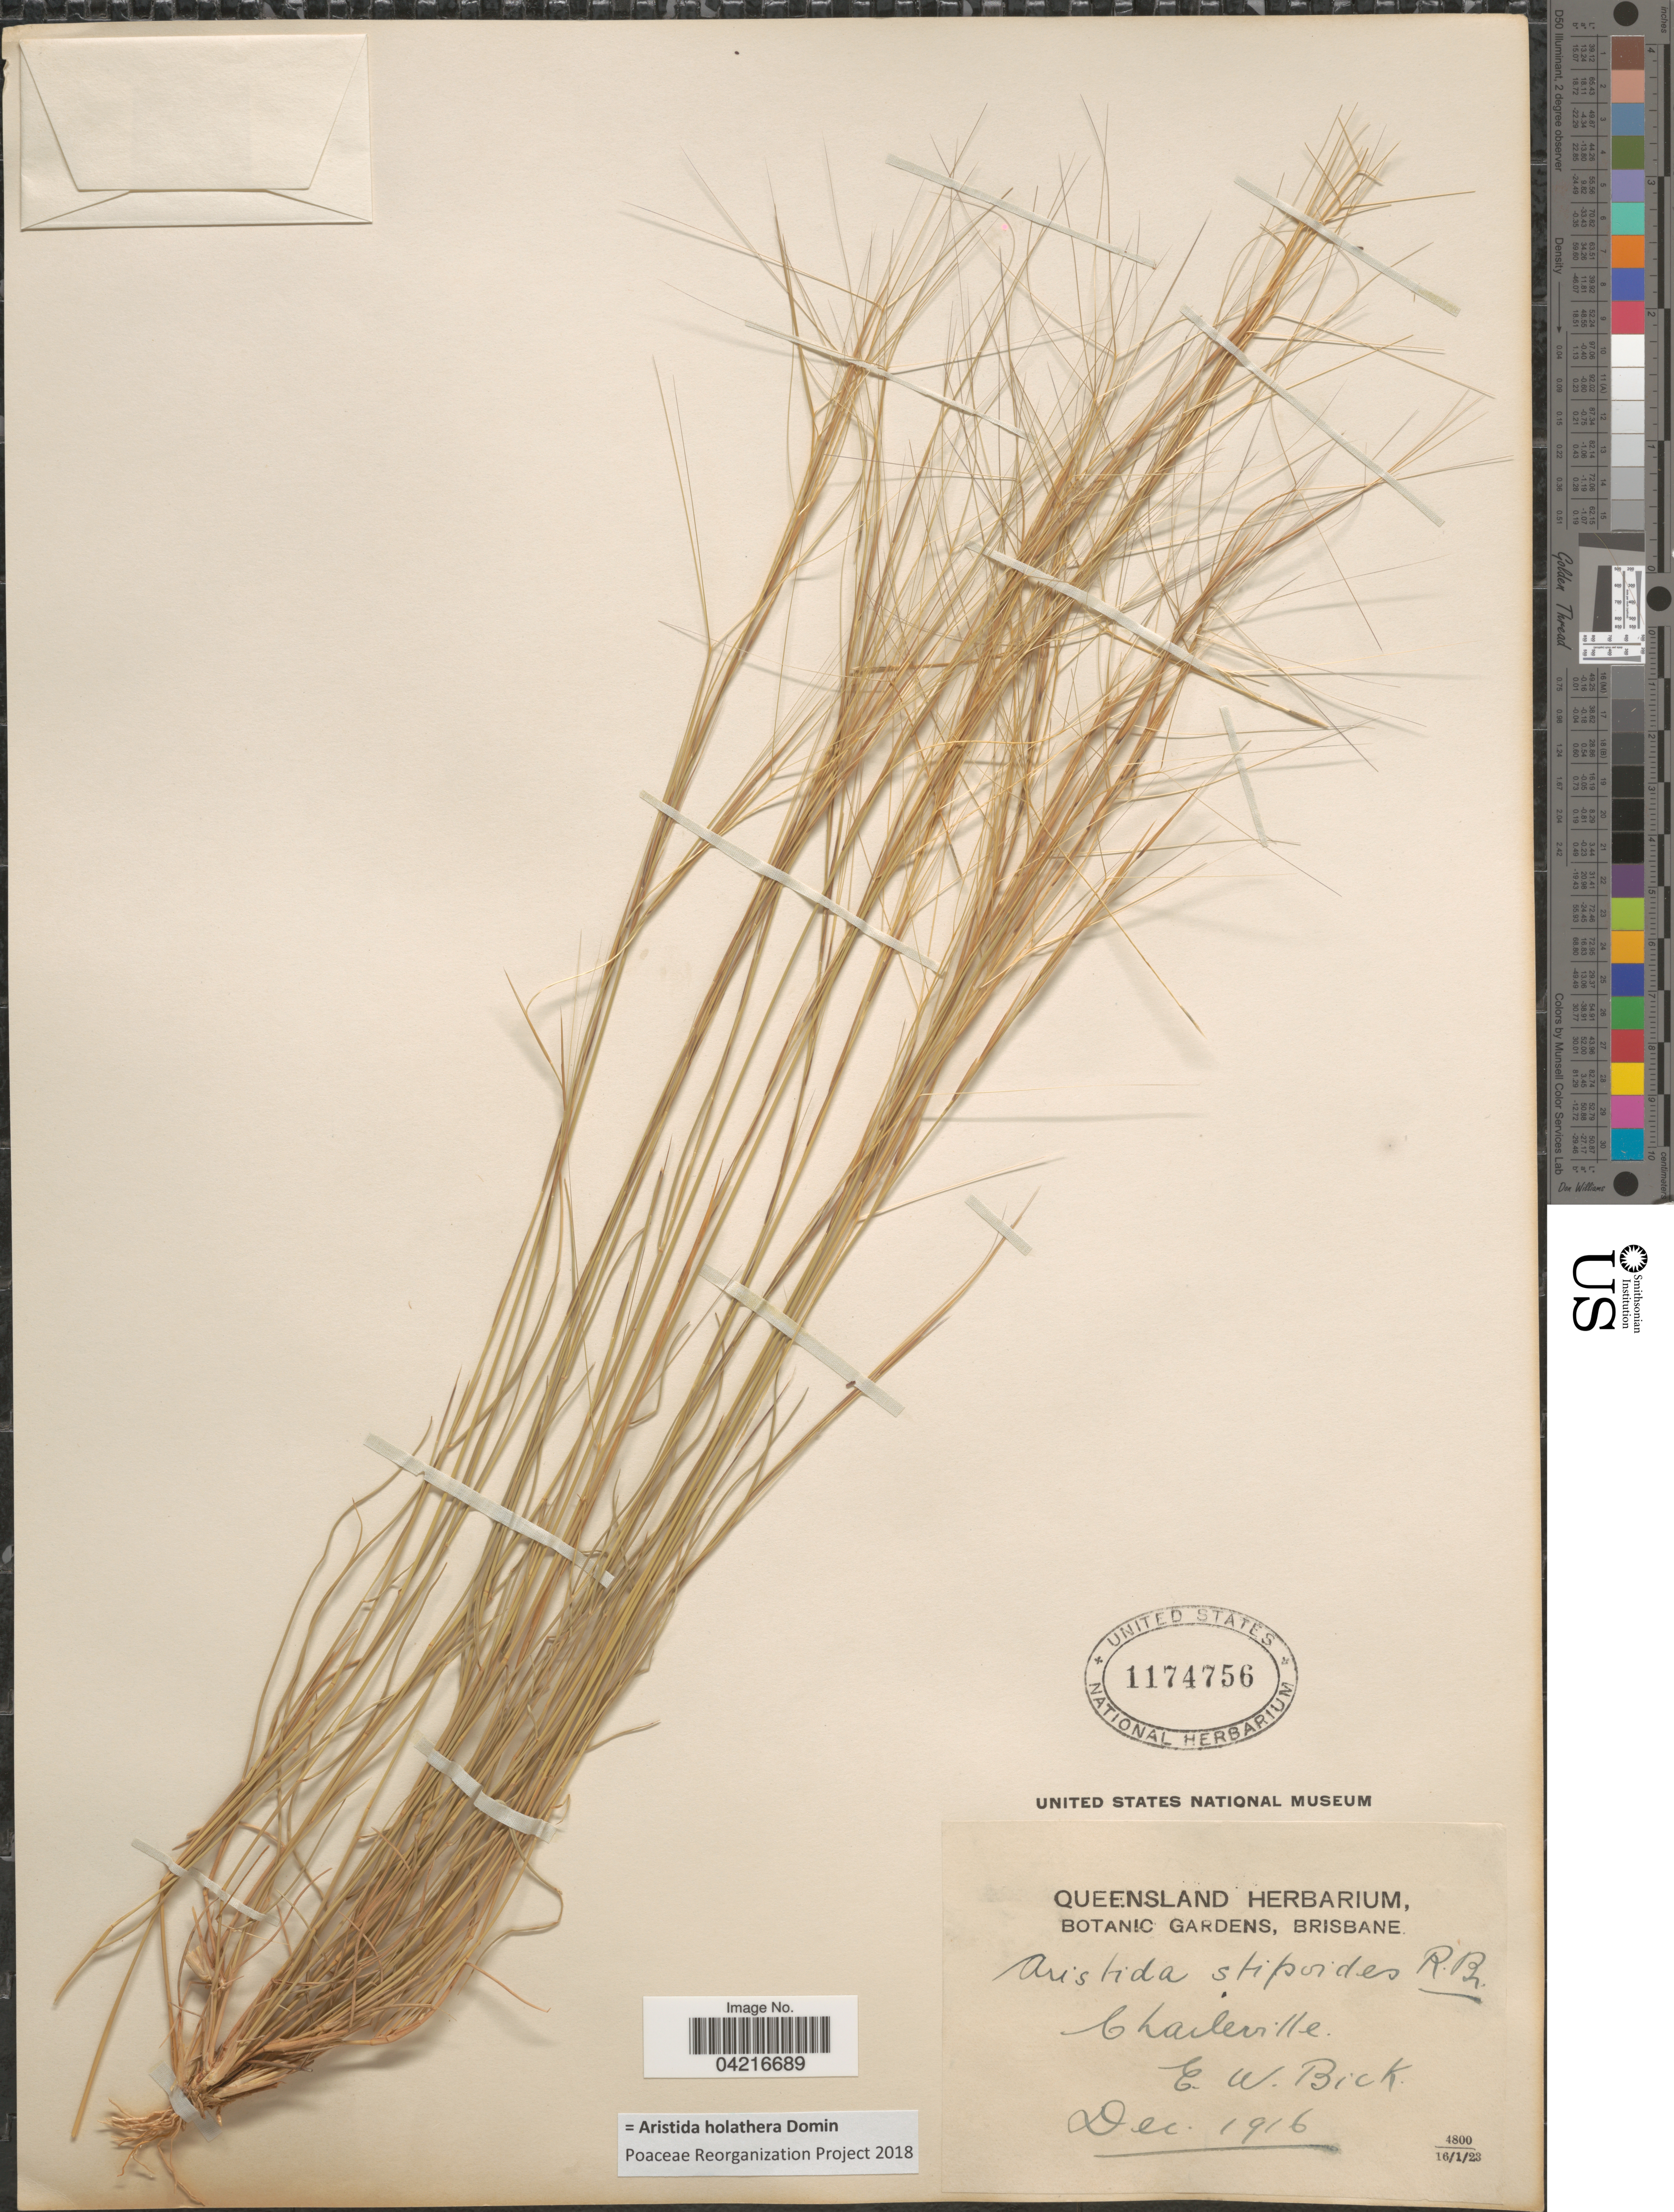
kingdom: Plantae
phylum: Tracheophyta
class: Liliopsida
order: Poales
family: Poaceae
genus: Aristida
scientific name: Aristida holathera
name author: Domin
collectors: E. Bick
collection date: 1916-12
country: Australia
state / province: Queensland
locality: Charleville.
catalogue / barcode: US 1174756